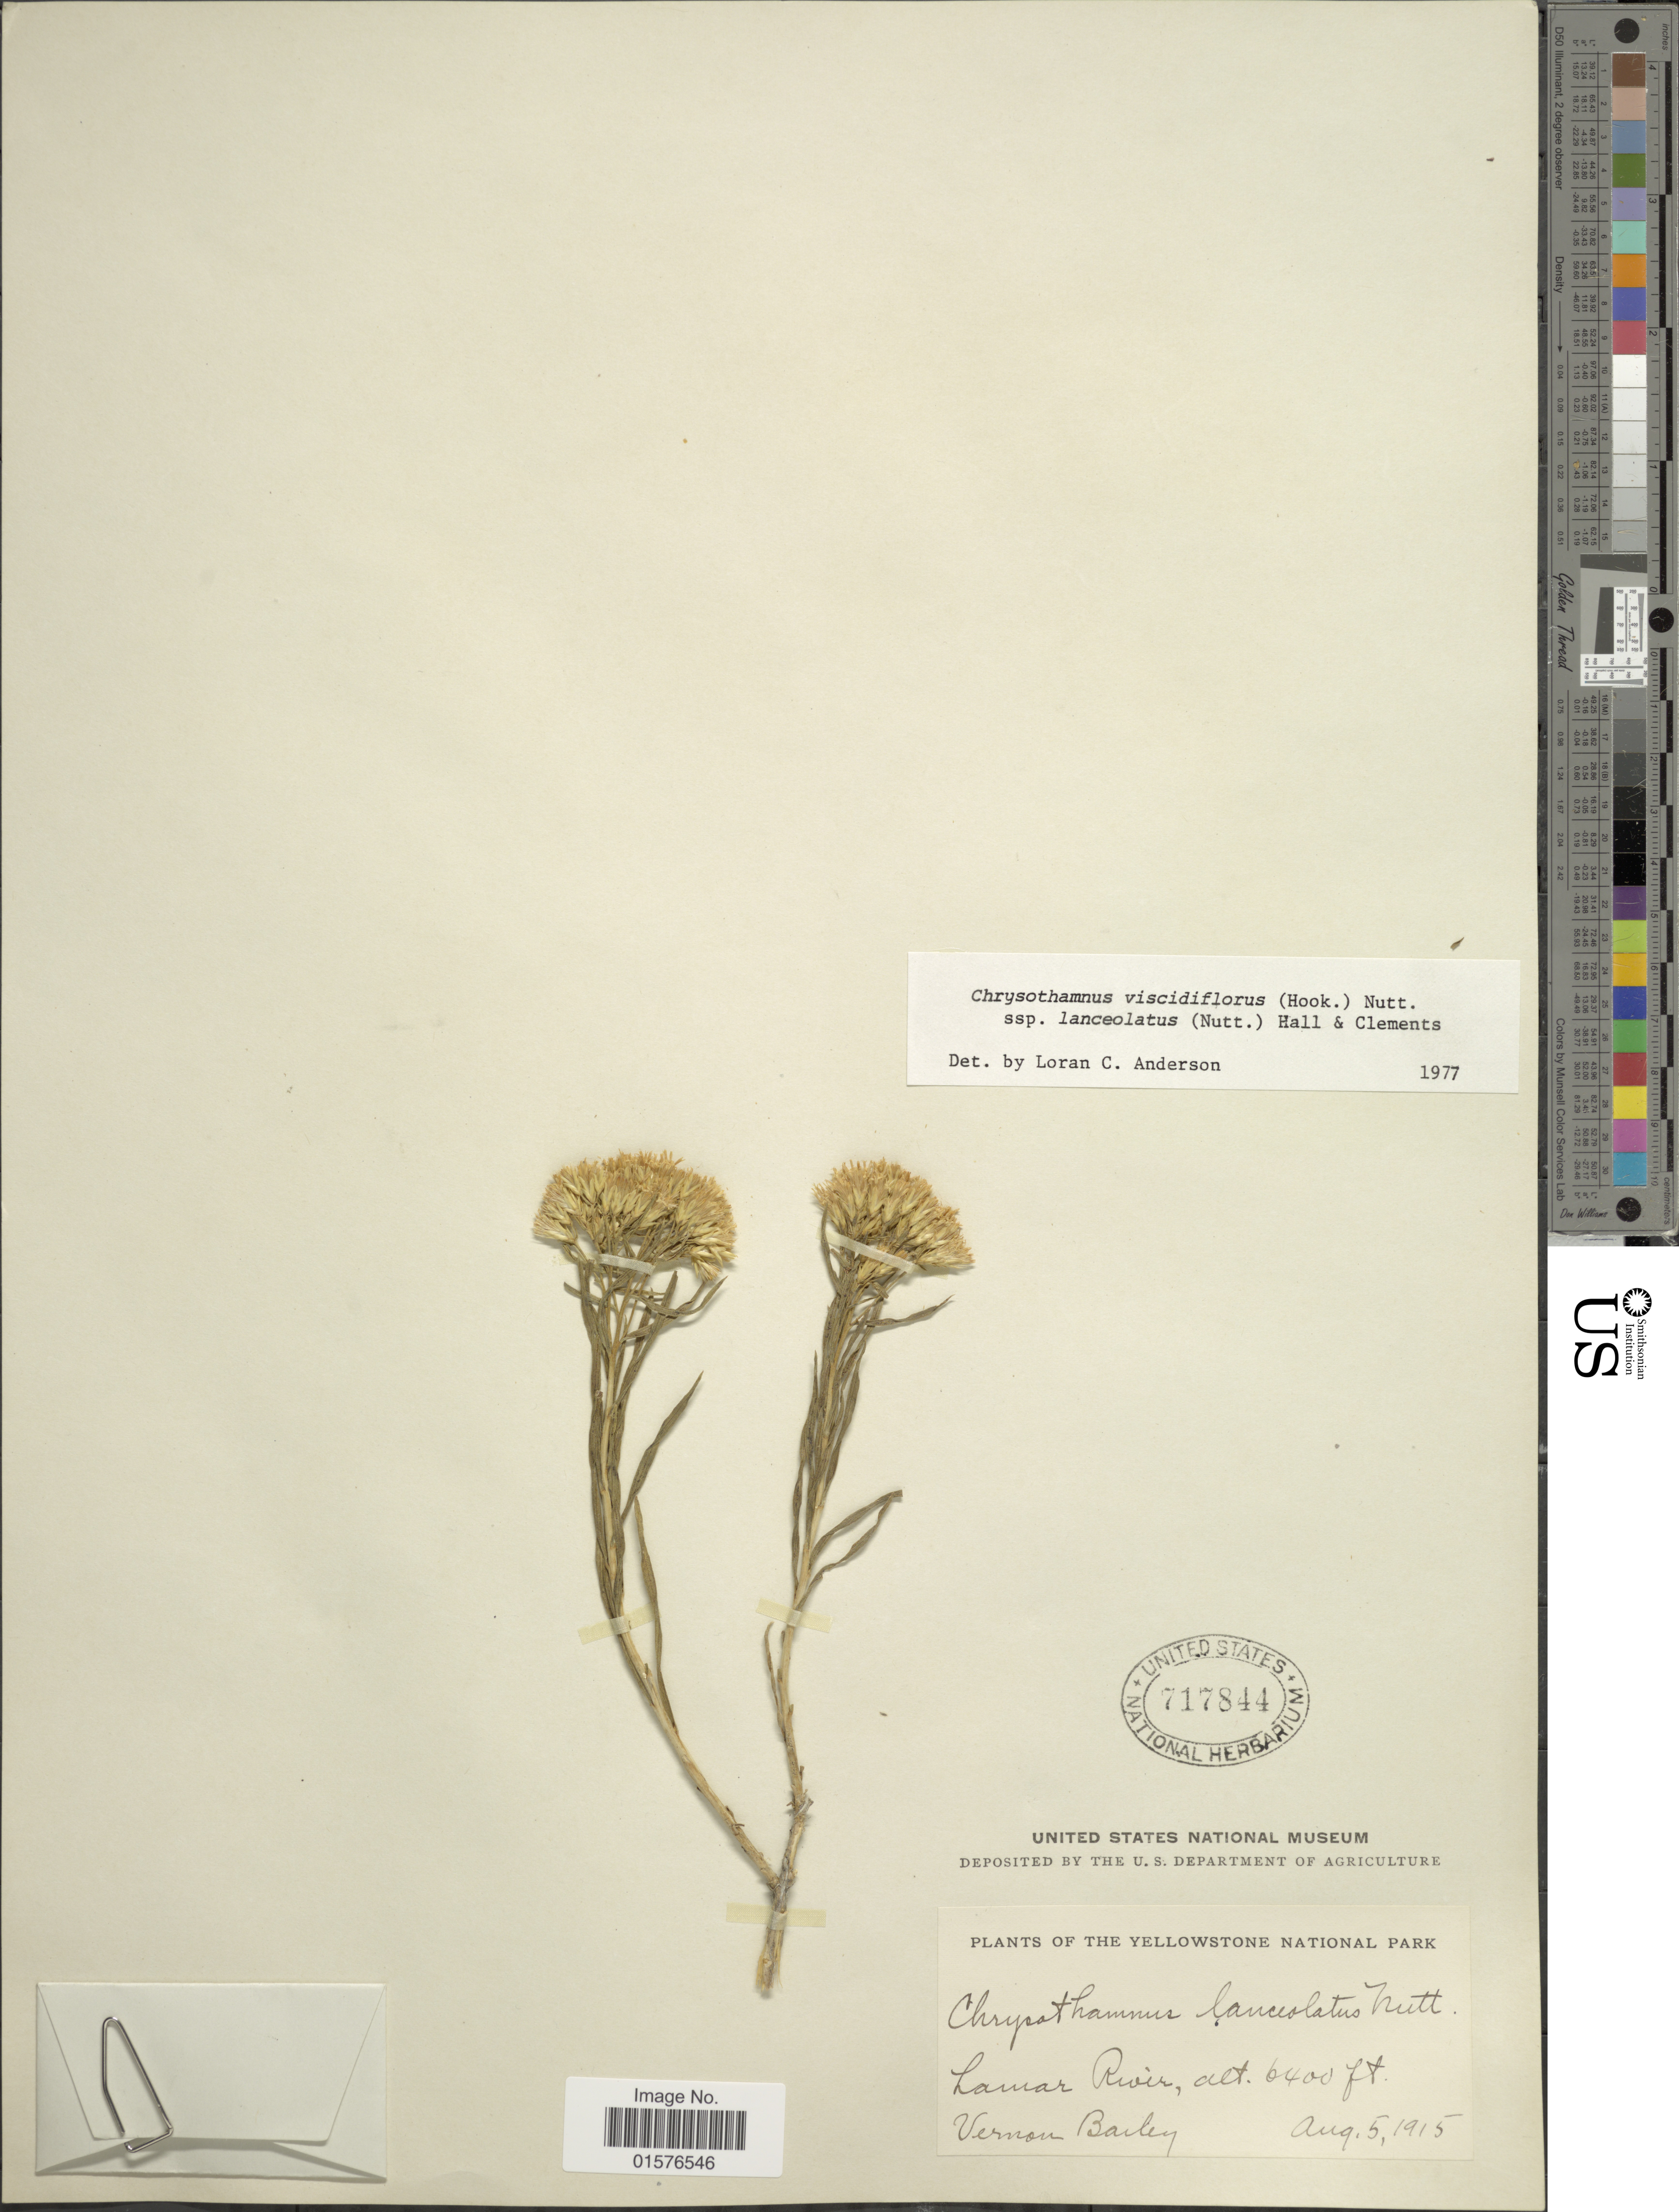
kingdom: Plantae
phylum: Tracheophyta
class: Magnoliopsida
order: Asterales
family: Asteraceae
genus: Chrysothamnus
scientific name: Chrysothamnus viscidiflorus subsp. lanceolatus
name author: (Nutt.) H.M. Hall & Clem.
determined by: Urbatsch, Lowell E., Curator (LSU), Louisiana State University (UNITED STATES)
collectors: V. O. Bailey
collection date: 1915-08-05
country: United States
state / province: Wyoming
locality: The Yellowstrone National Park, Lamar River.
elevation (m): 1951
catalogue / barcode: US 717844